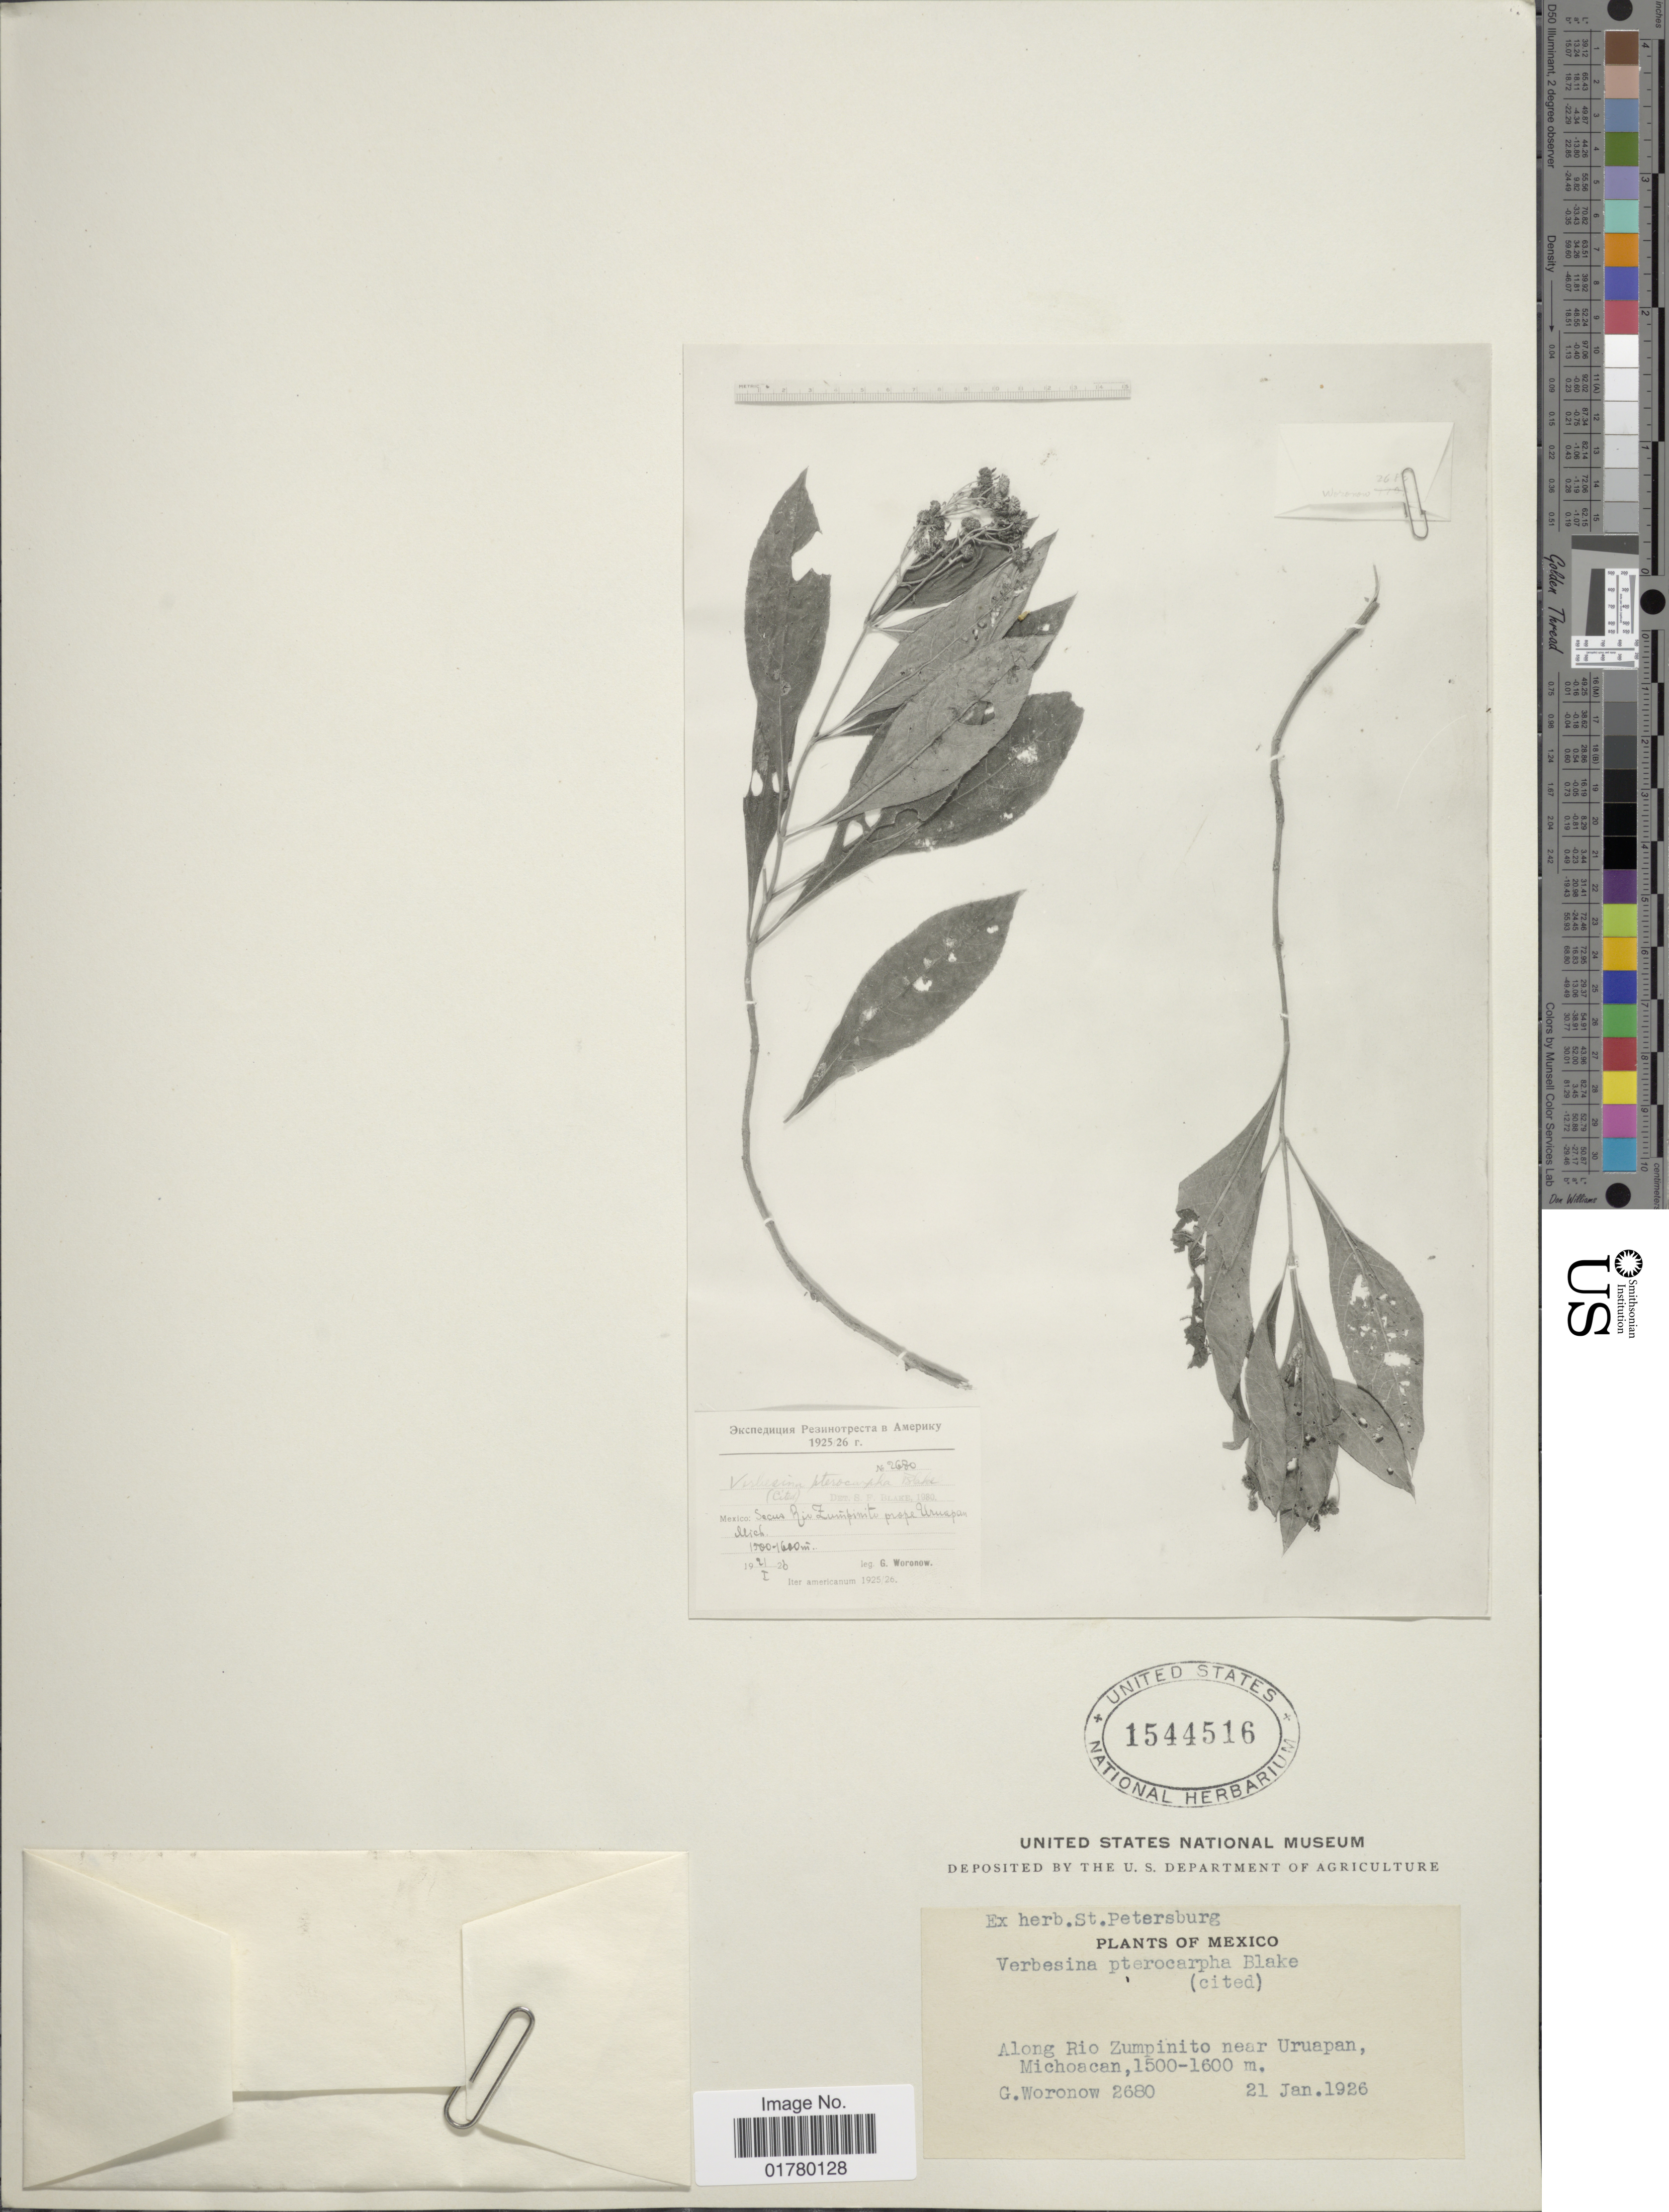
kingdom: Plantae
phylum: Tracheophyta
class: Magnoliopsida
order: Asterales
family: Asteraceae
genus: Verbesina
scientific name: Verbesina pterocarpha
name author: S.F. Blake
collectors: G. Woronow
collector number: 2680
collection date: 1926-01-21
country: Mexico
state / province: Michoacán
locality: Along Rio Zumpinito near Uruapan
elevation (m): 1500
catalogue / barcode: US 1544516